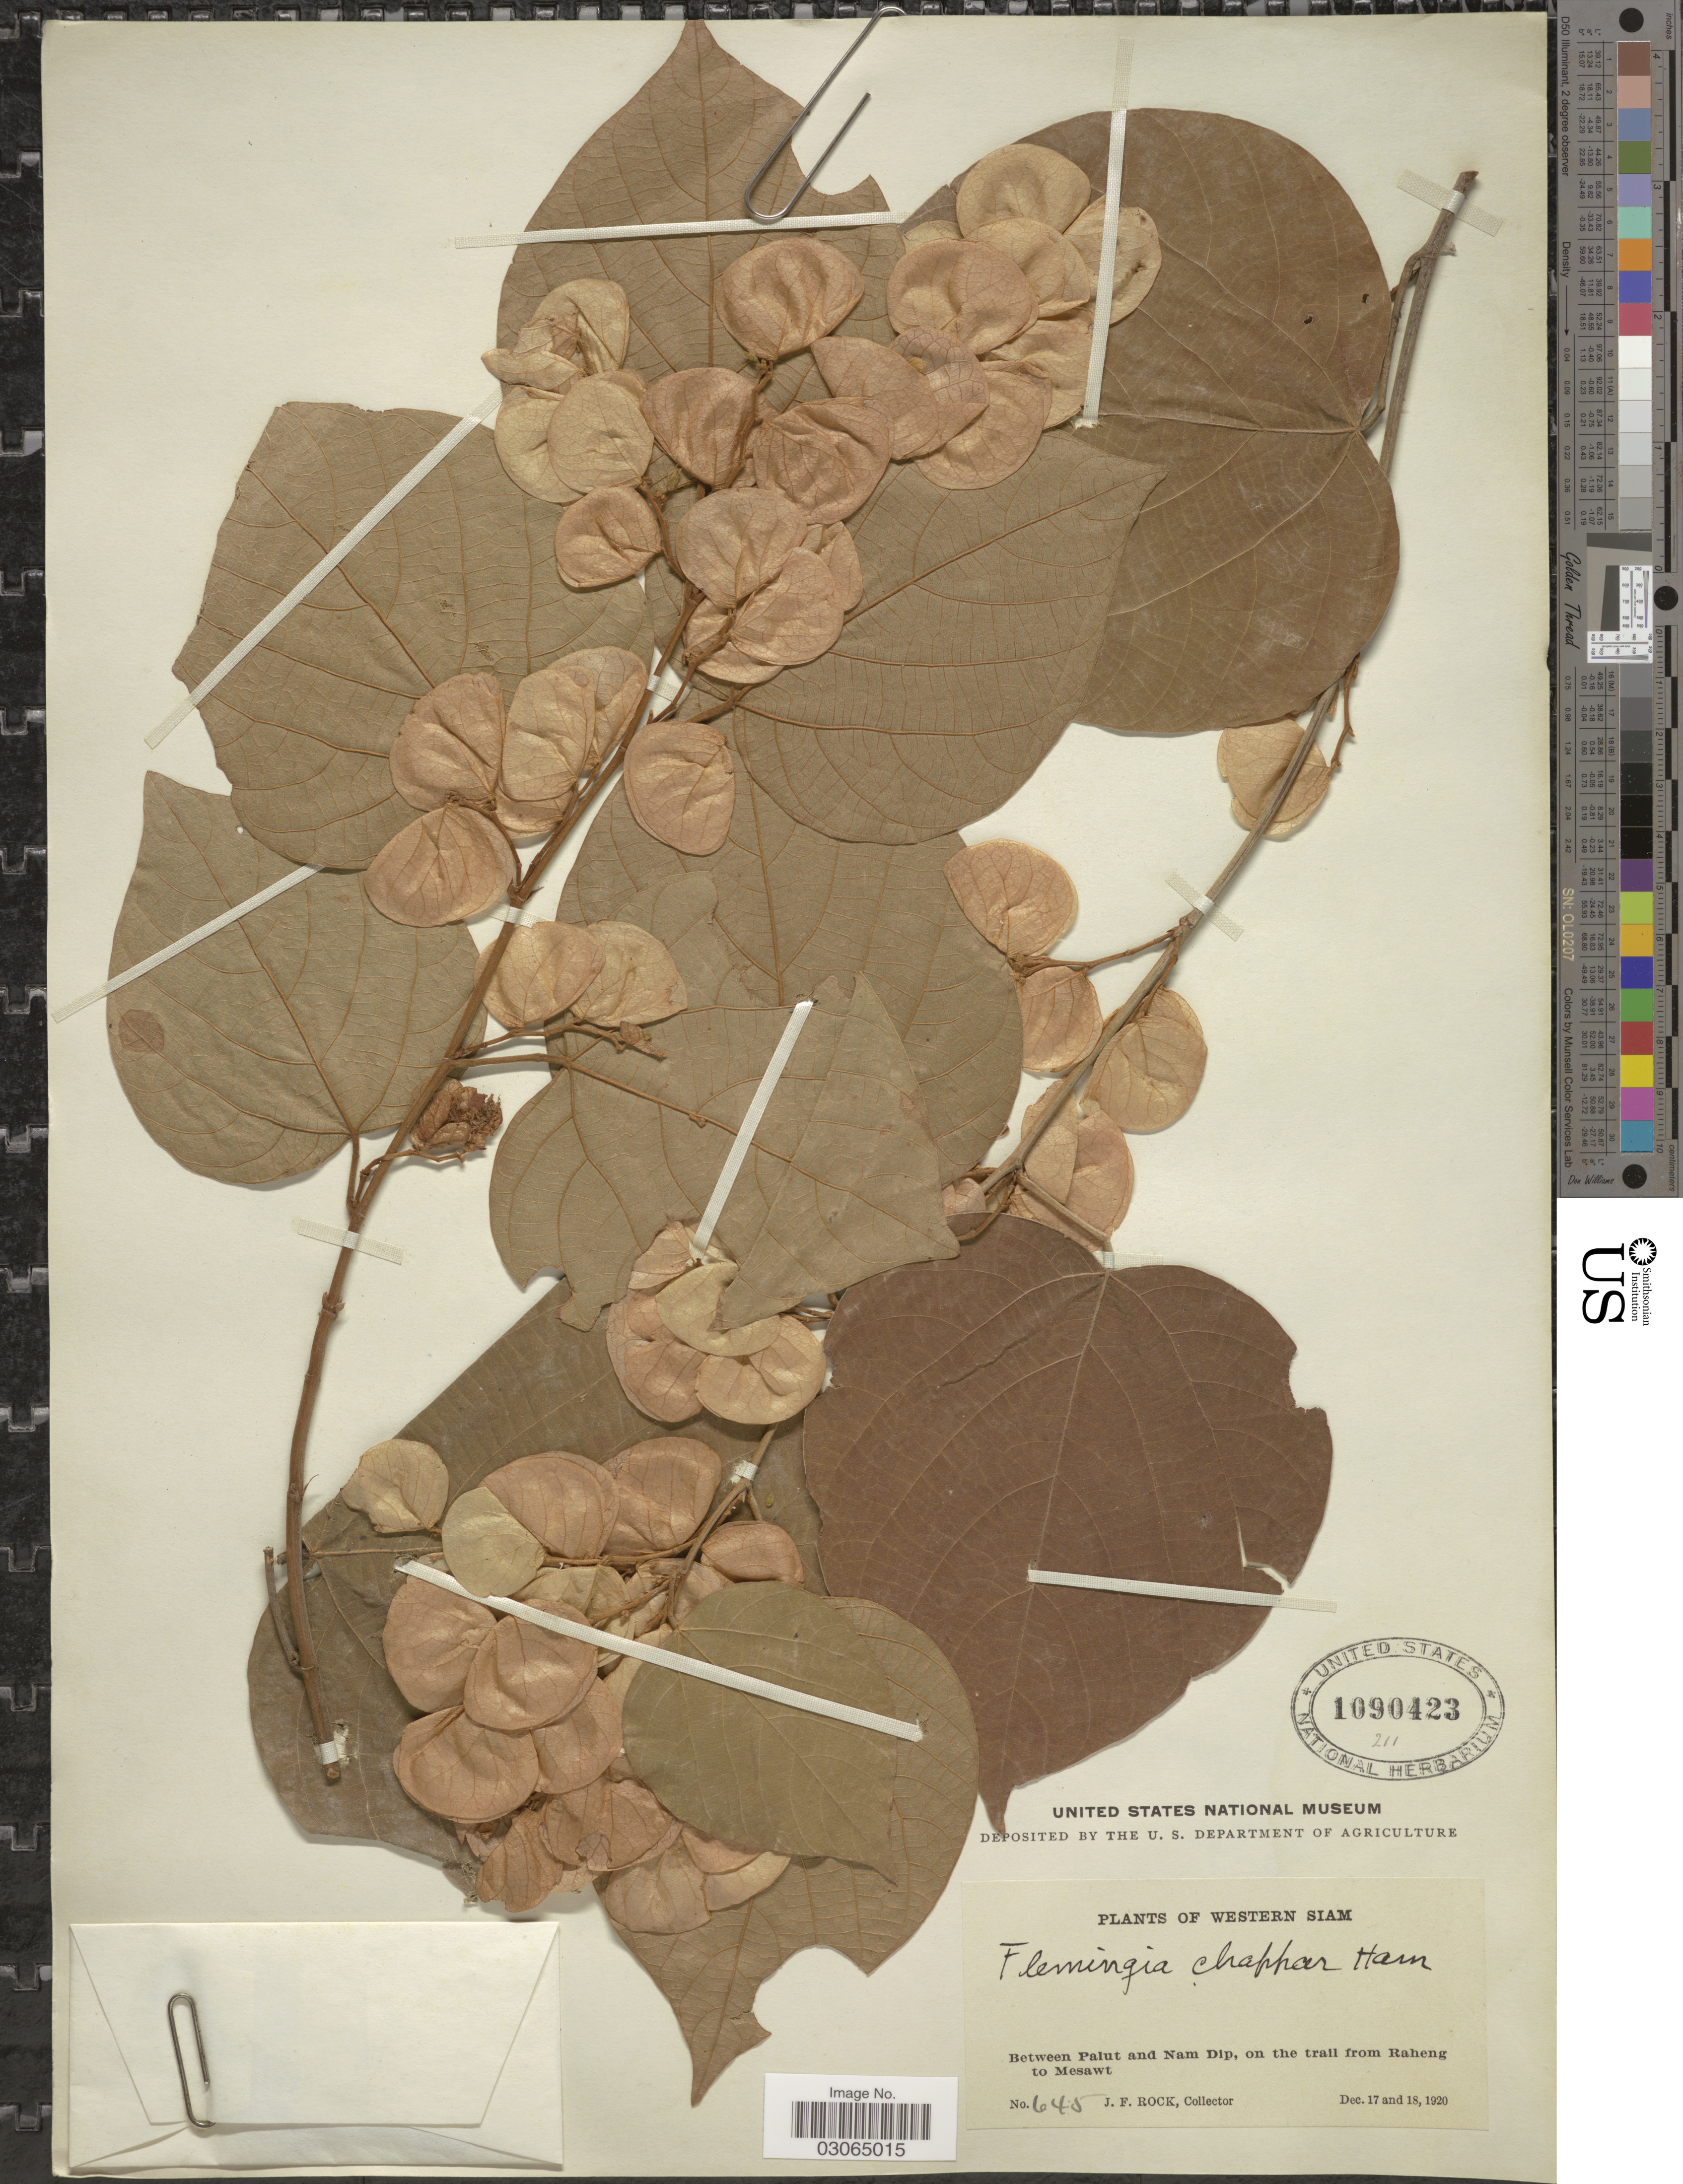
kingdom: Plantae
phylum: Tracheophyta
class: Magnoliopsida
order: Fabales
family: Fabaceae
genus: Flemingia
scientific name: Flemingia chappar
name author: Benth.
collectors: J. Rock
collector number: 645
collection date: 1920-12-17/1920-12-18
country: Thailand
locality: Western Siam. Between Palut and Nam Dip, on the trail from Raheng to Mesawt.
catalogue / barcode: US 1090423